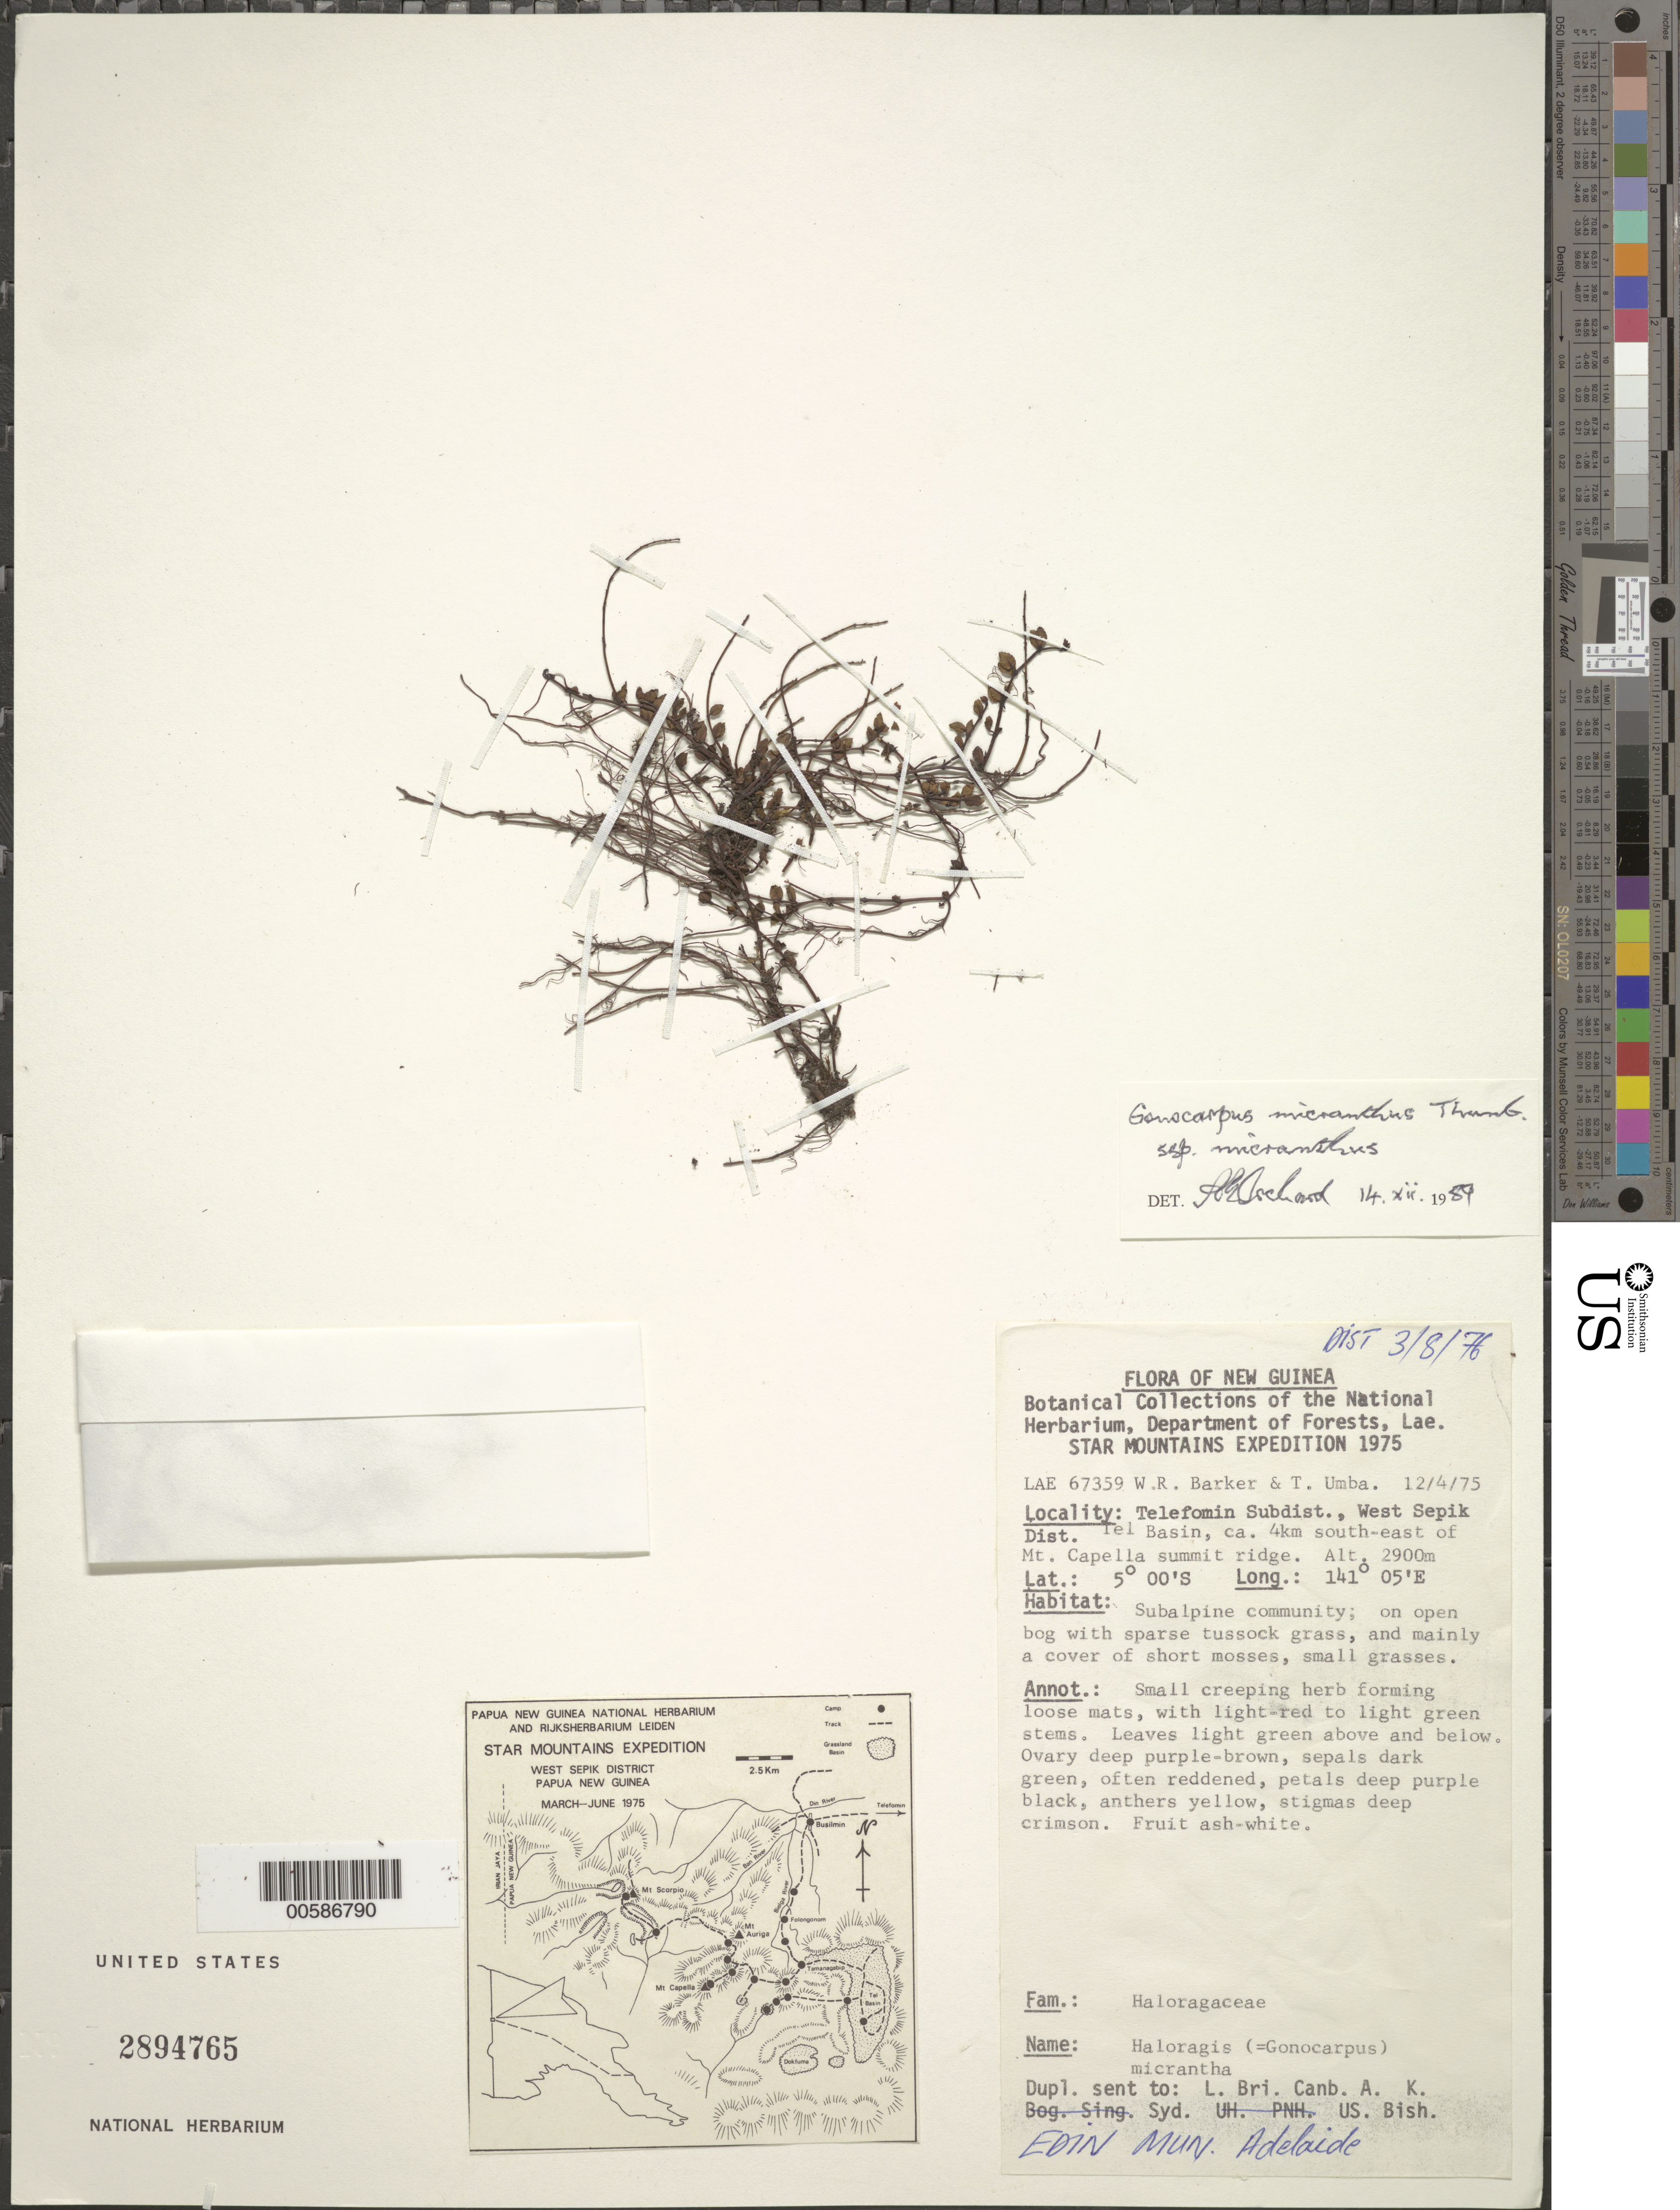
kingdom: Plantae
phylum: Tracheophyta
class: Magnoliopsida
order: Saxifragales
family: Haloragaceae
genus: Gonocarpus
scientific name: Gonocarpus micranthus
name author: Thunb.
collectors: W. R. Barker & T. Umba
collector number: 67359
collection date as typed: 12 Apr 1975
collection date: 1975-04-12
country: Papua New Guinea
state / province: Sandaun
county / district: Telefomin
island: New Guinea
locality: Telefomin, SE of Mt. Capella. [West Sepik Province = Sandaun Province]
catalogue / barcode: US 2894765